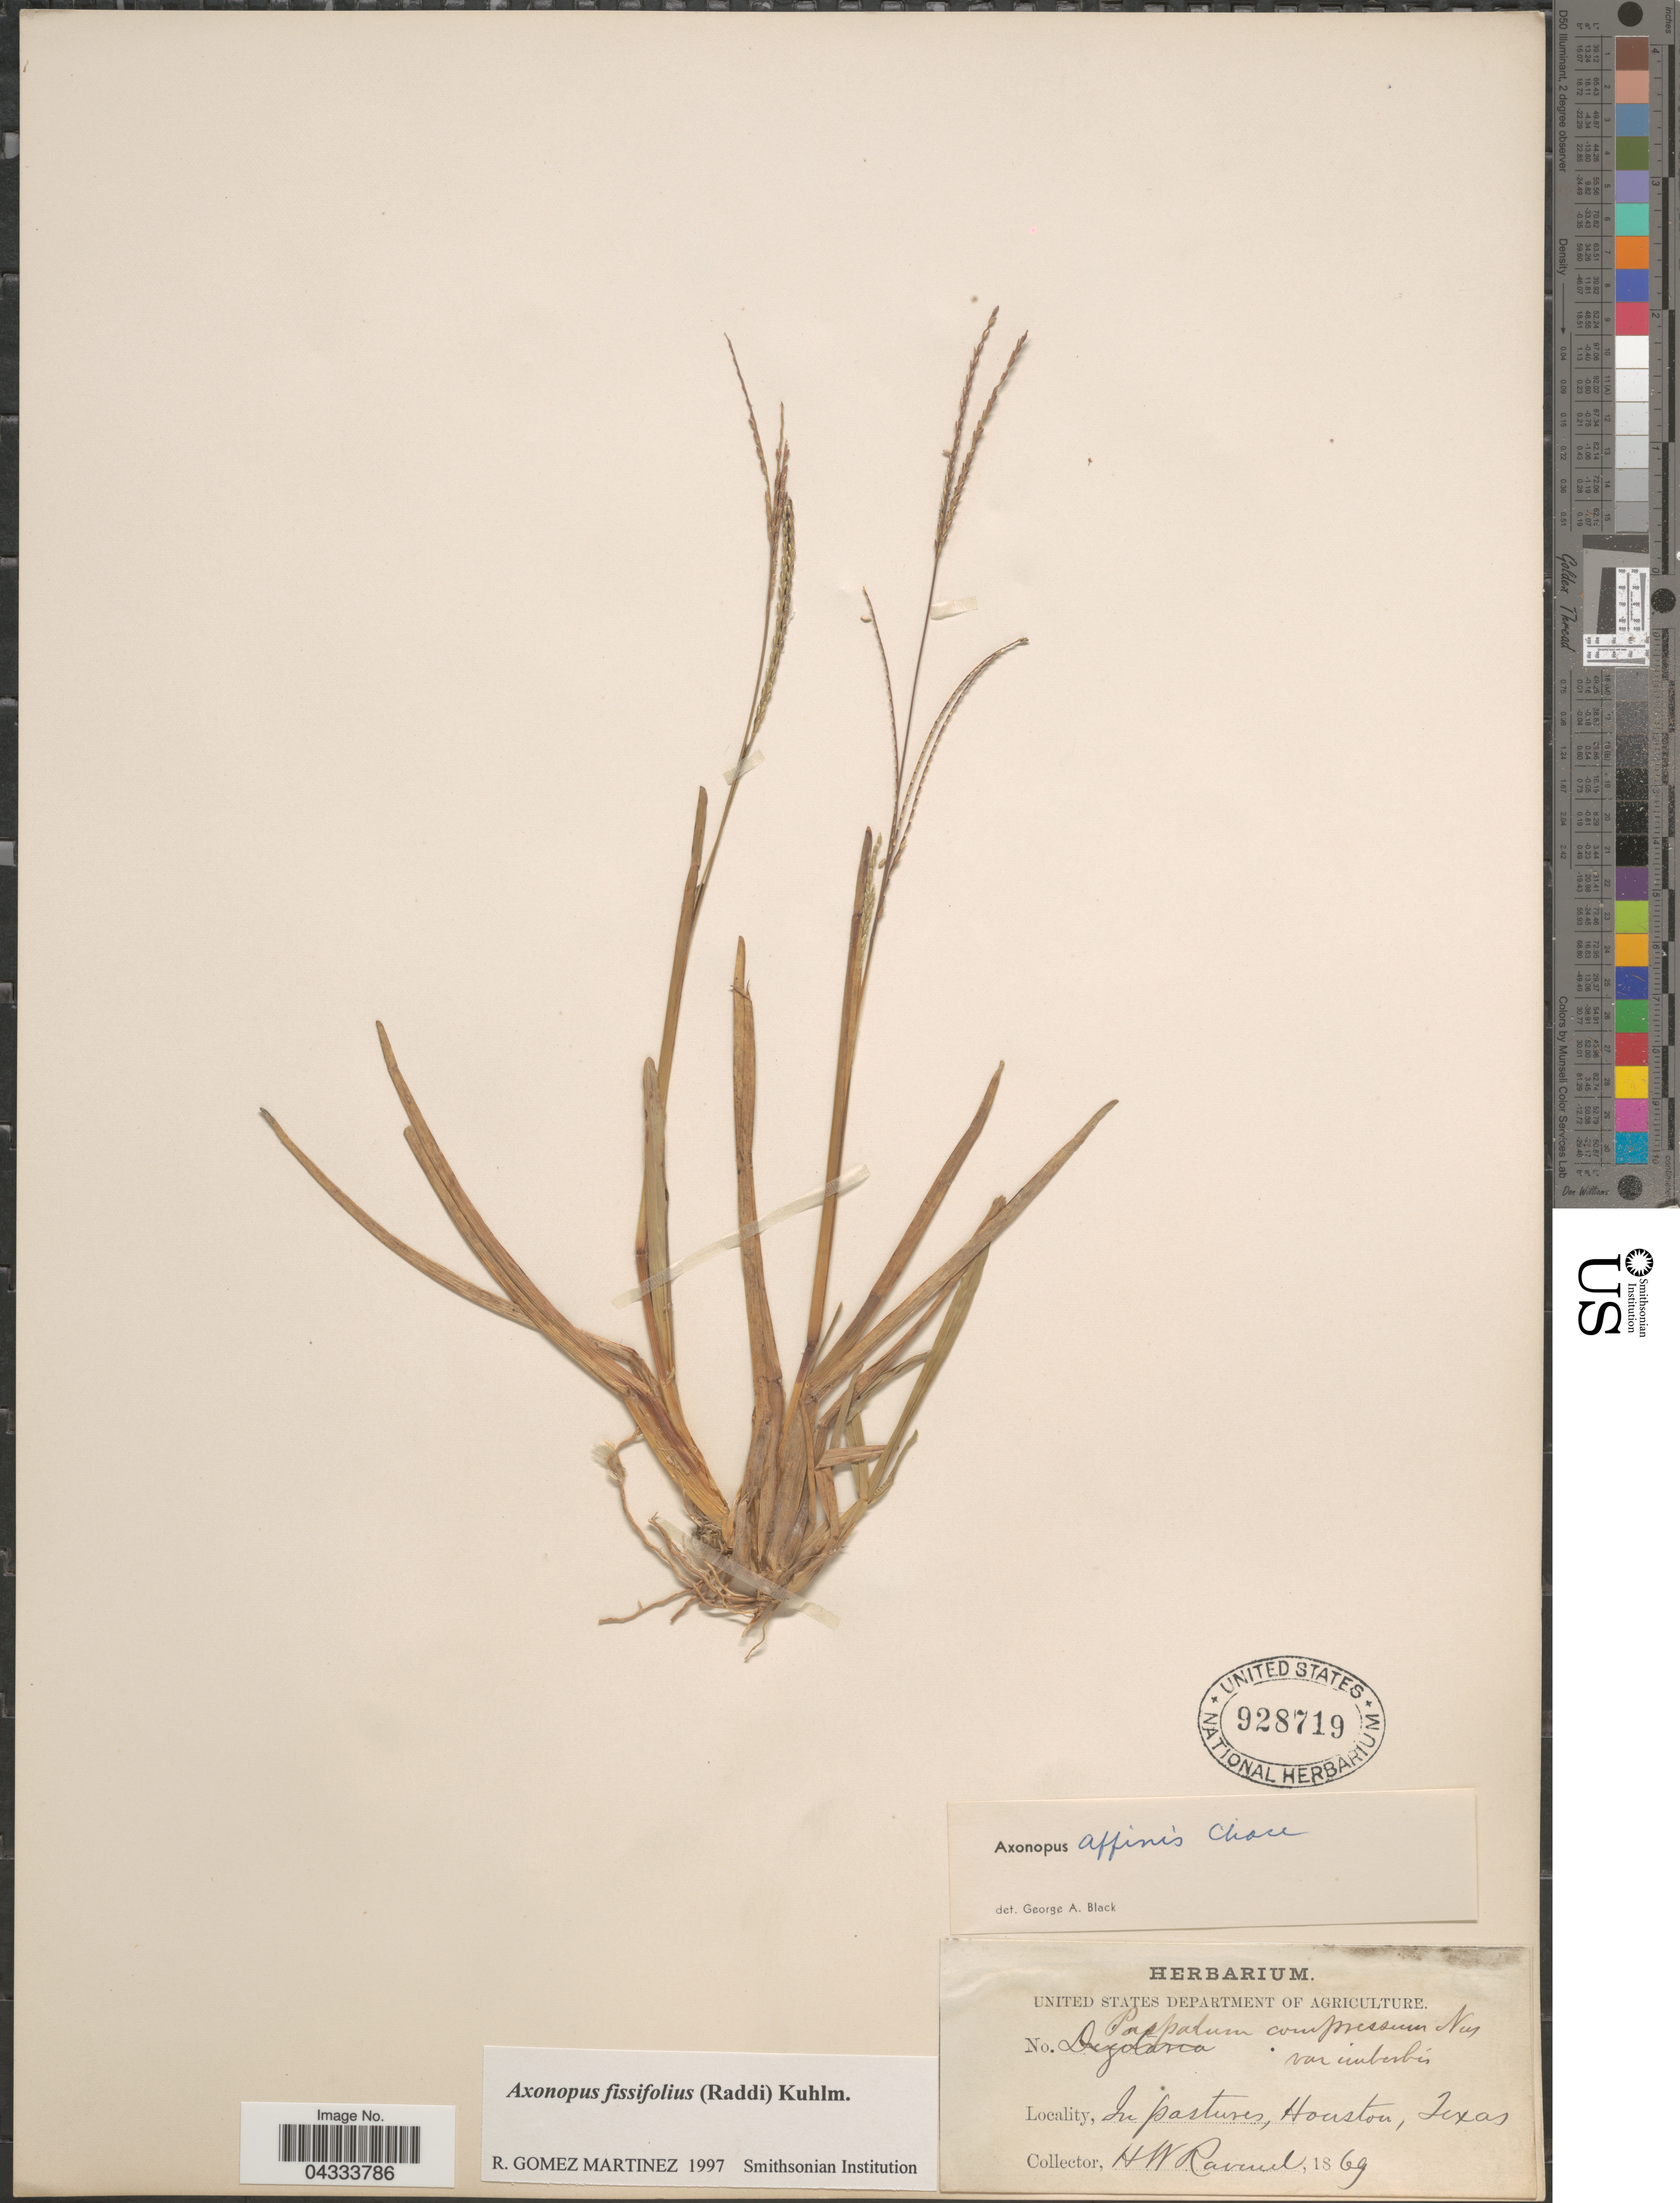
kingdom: Plantae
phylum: Tracheophyta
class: Liliopsida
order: Poales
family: Poaceae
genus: Axonopus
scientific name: Axonopus fissifolius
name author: (Raddi) Kuhlm.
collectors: H. Ravenel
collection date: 1869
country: United States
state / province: Texas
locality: Houston.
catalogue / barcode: US 928719